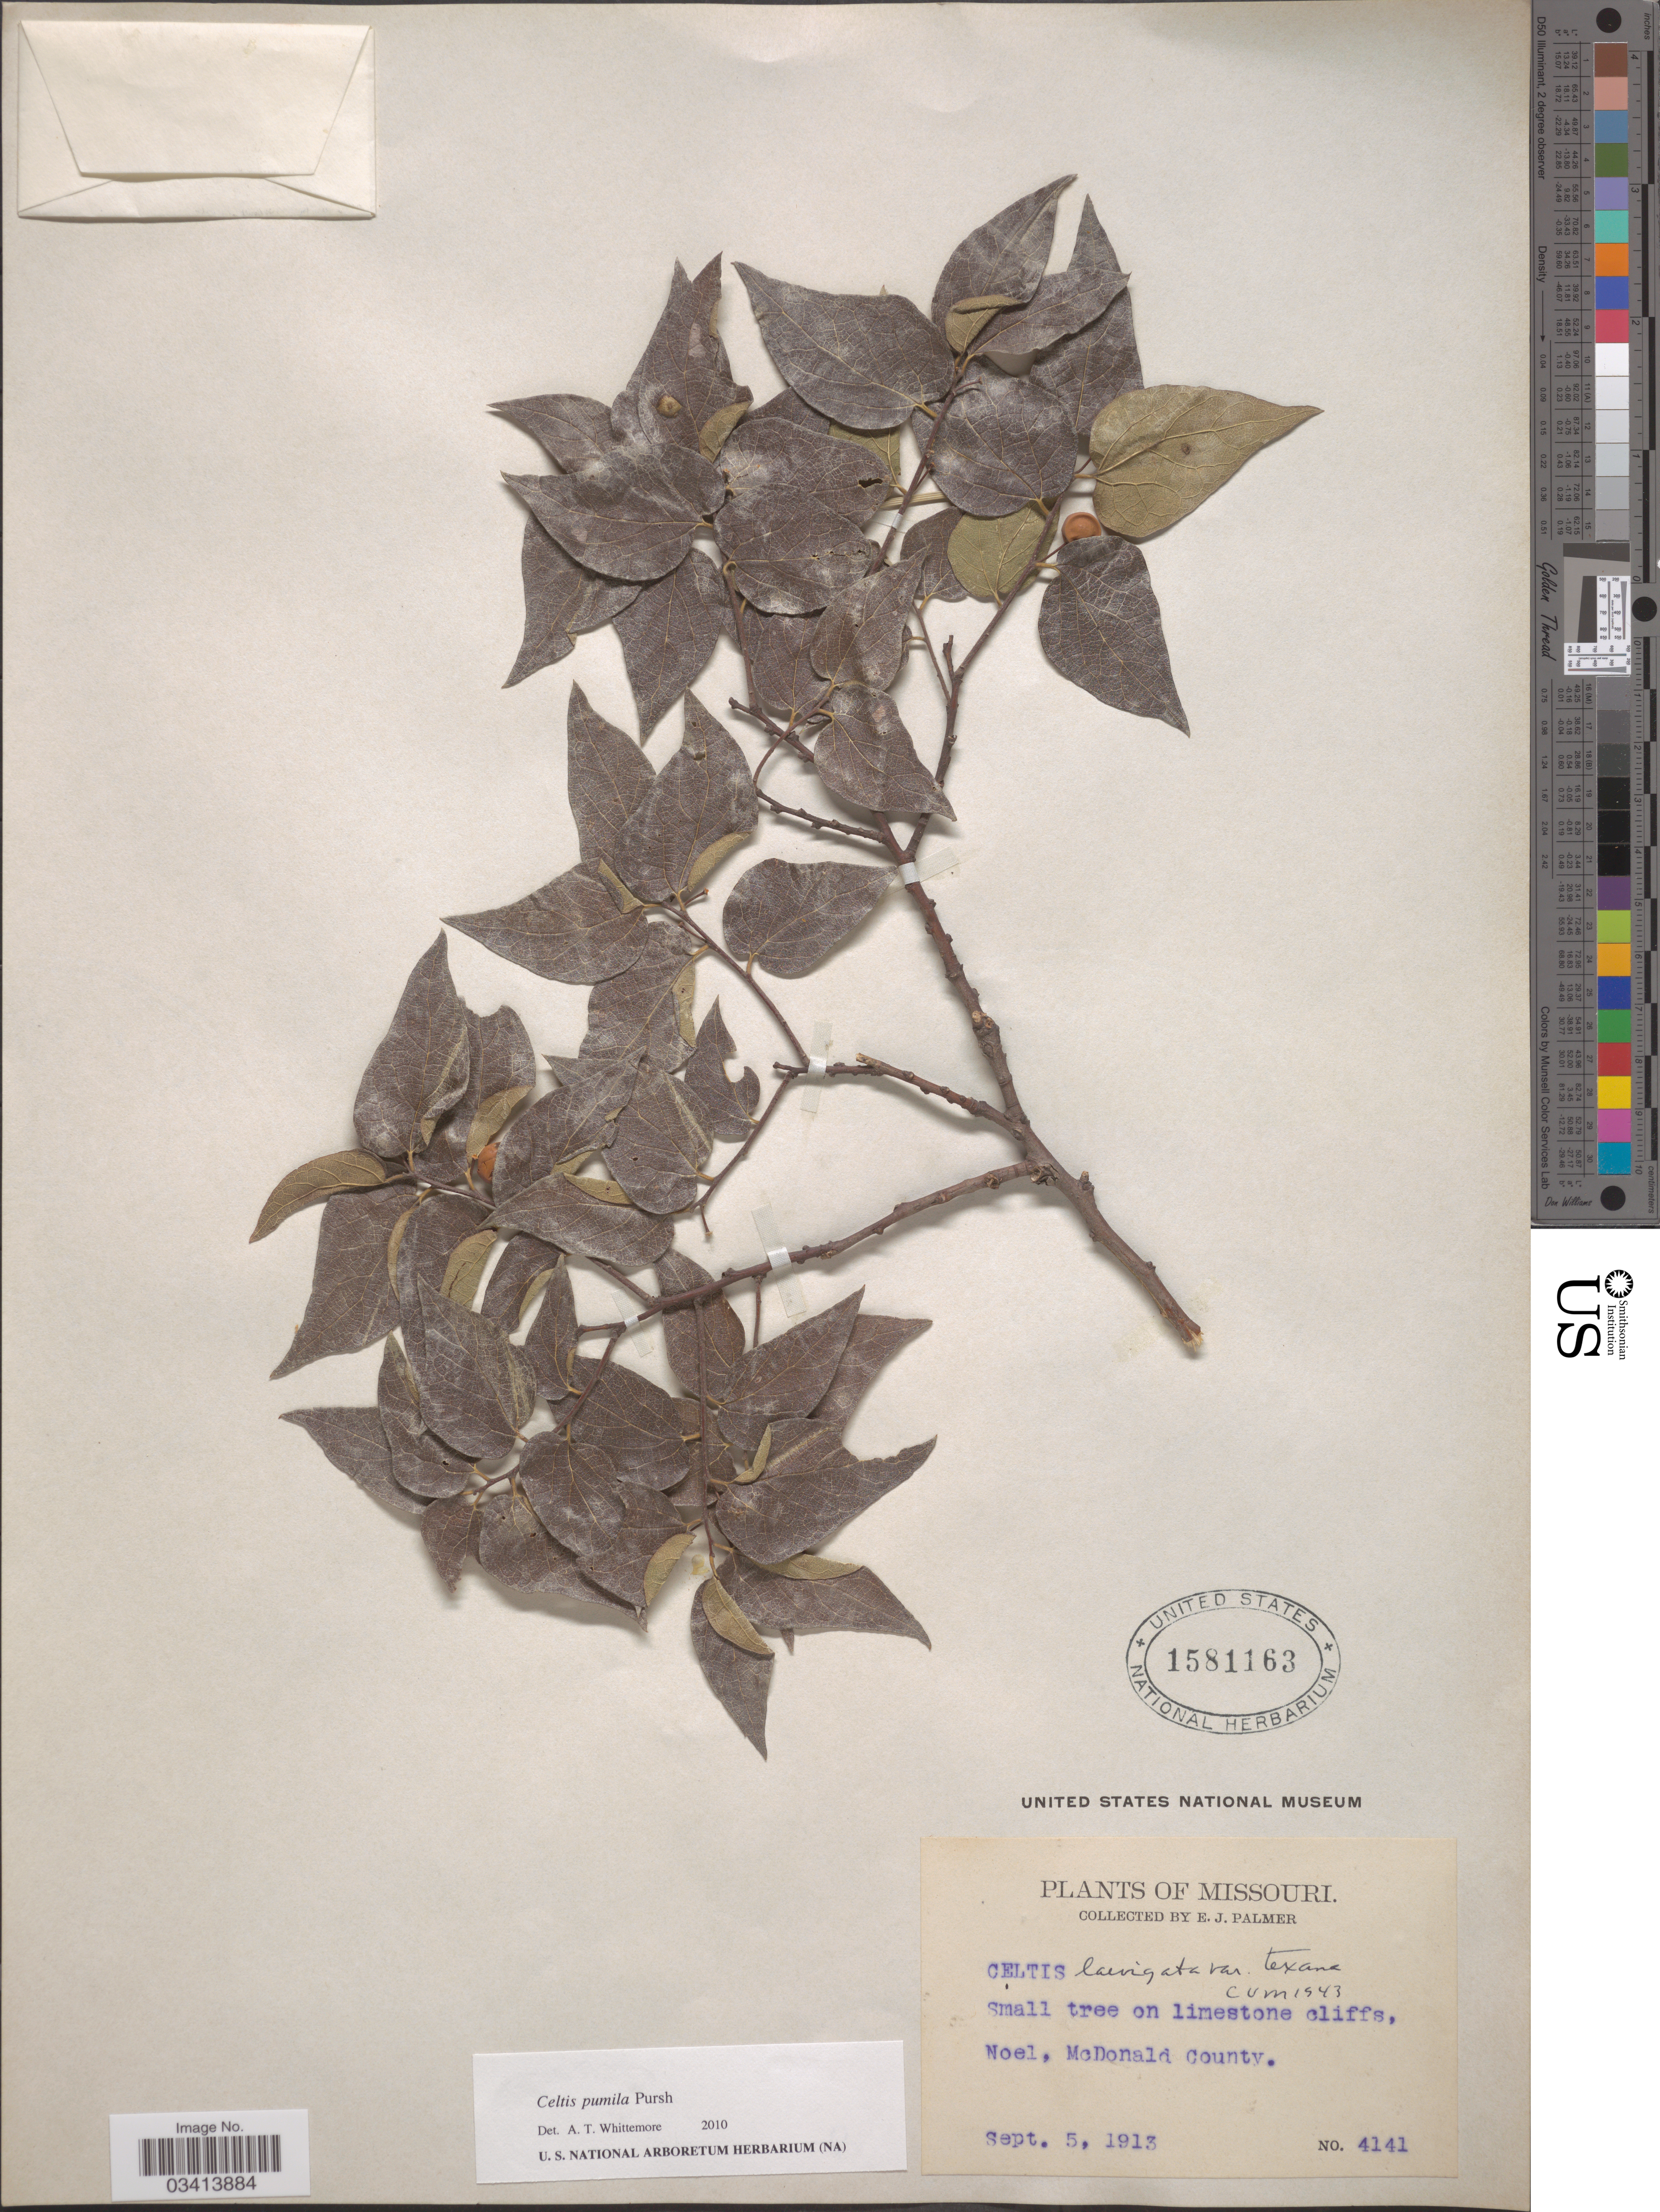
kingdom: Plantae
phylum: Tracheophyta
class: Magnoliopsida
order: Rosales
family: Cannabaceae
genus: Celtis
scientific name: Celtis occidentalis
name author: L.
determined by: Strong, M. T., (US), Smithsonian Institution - National Museum of Natural History (UNITED STATES)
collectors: E. J. Palmer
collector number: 4141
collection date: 1913-09-05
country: United States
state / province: Missouri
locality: Noel, McDonald County.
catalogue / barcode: US 1581163